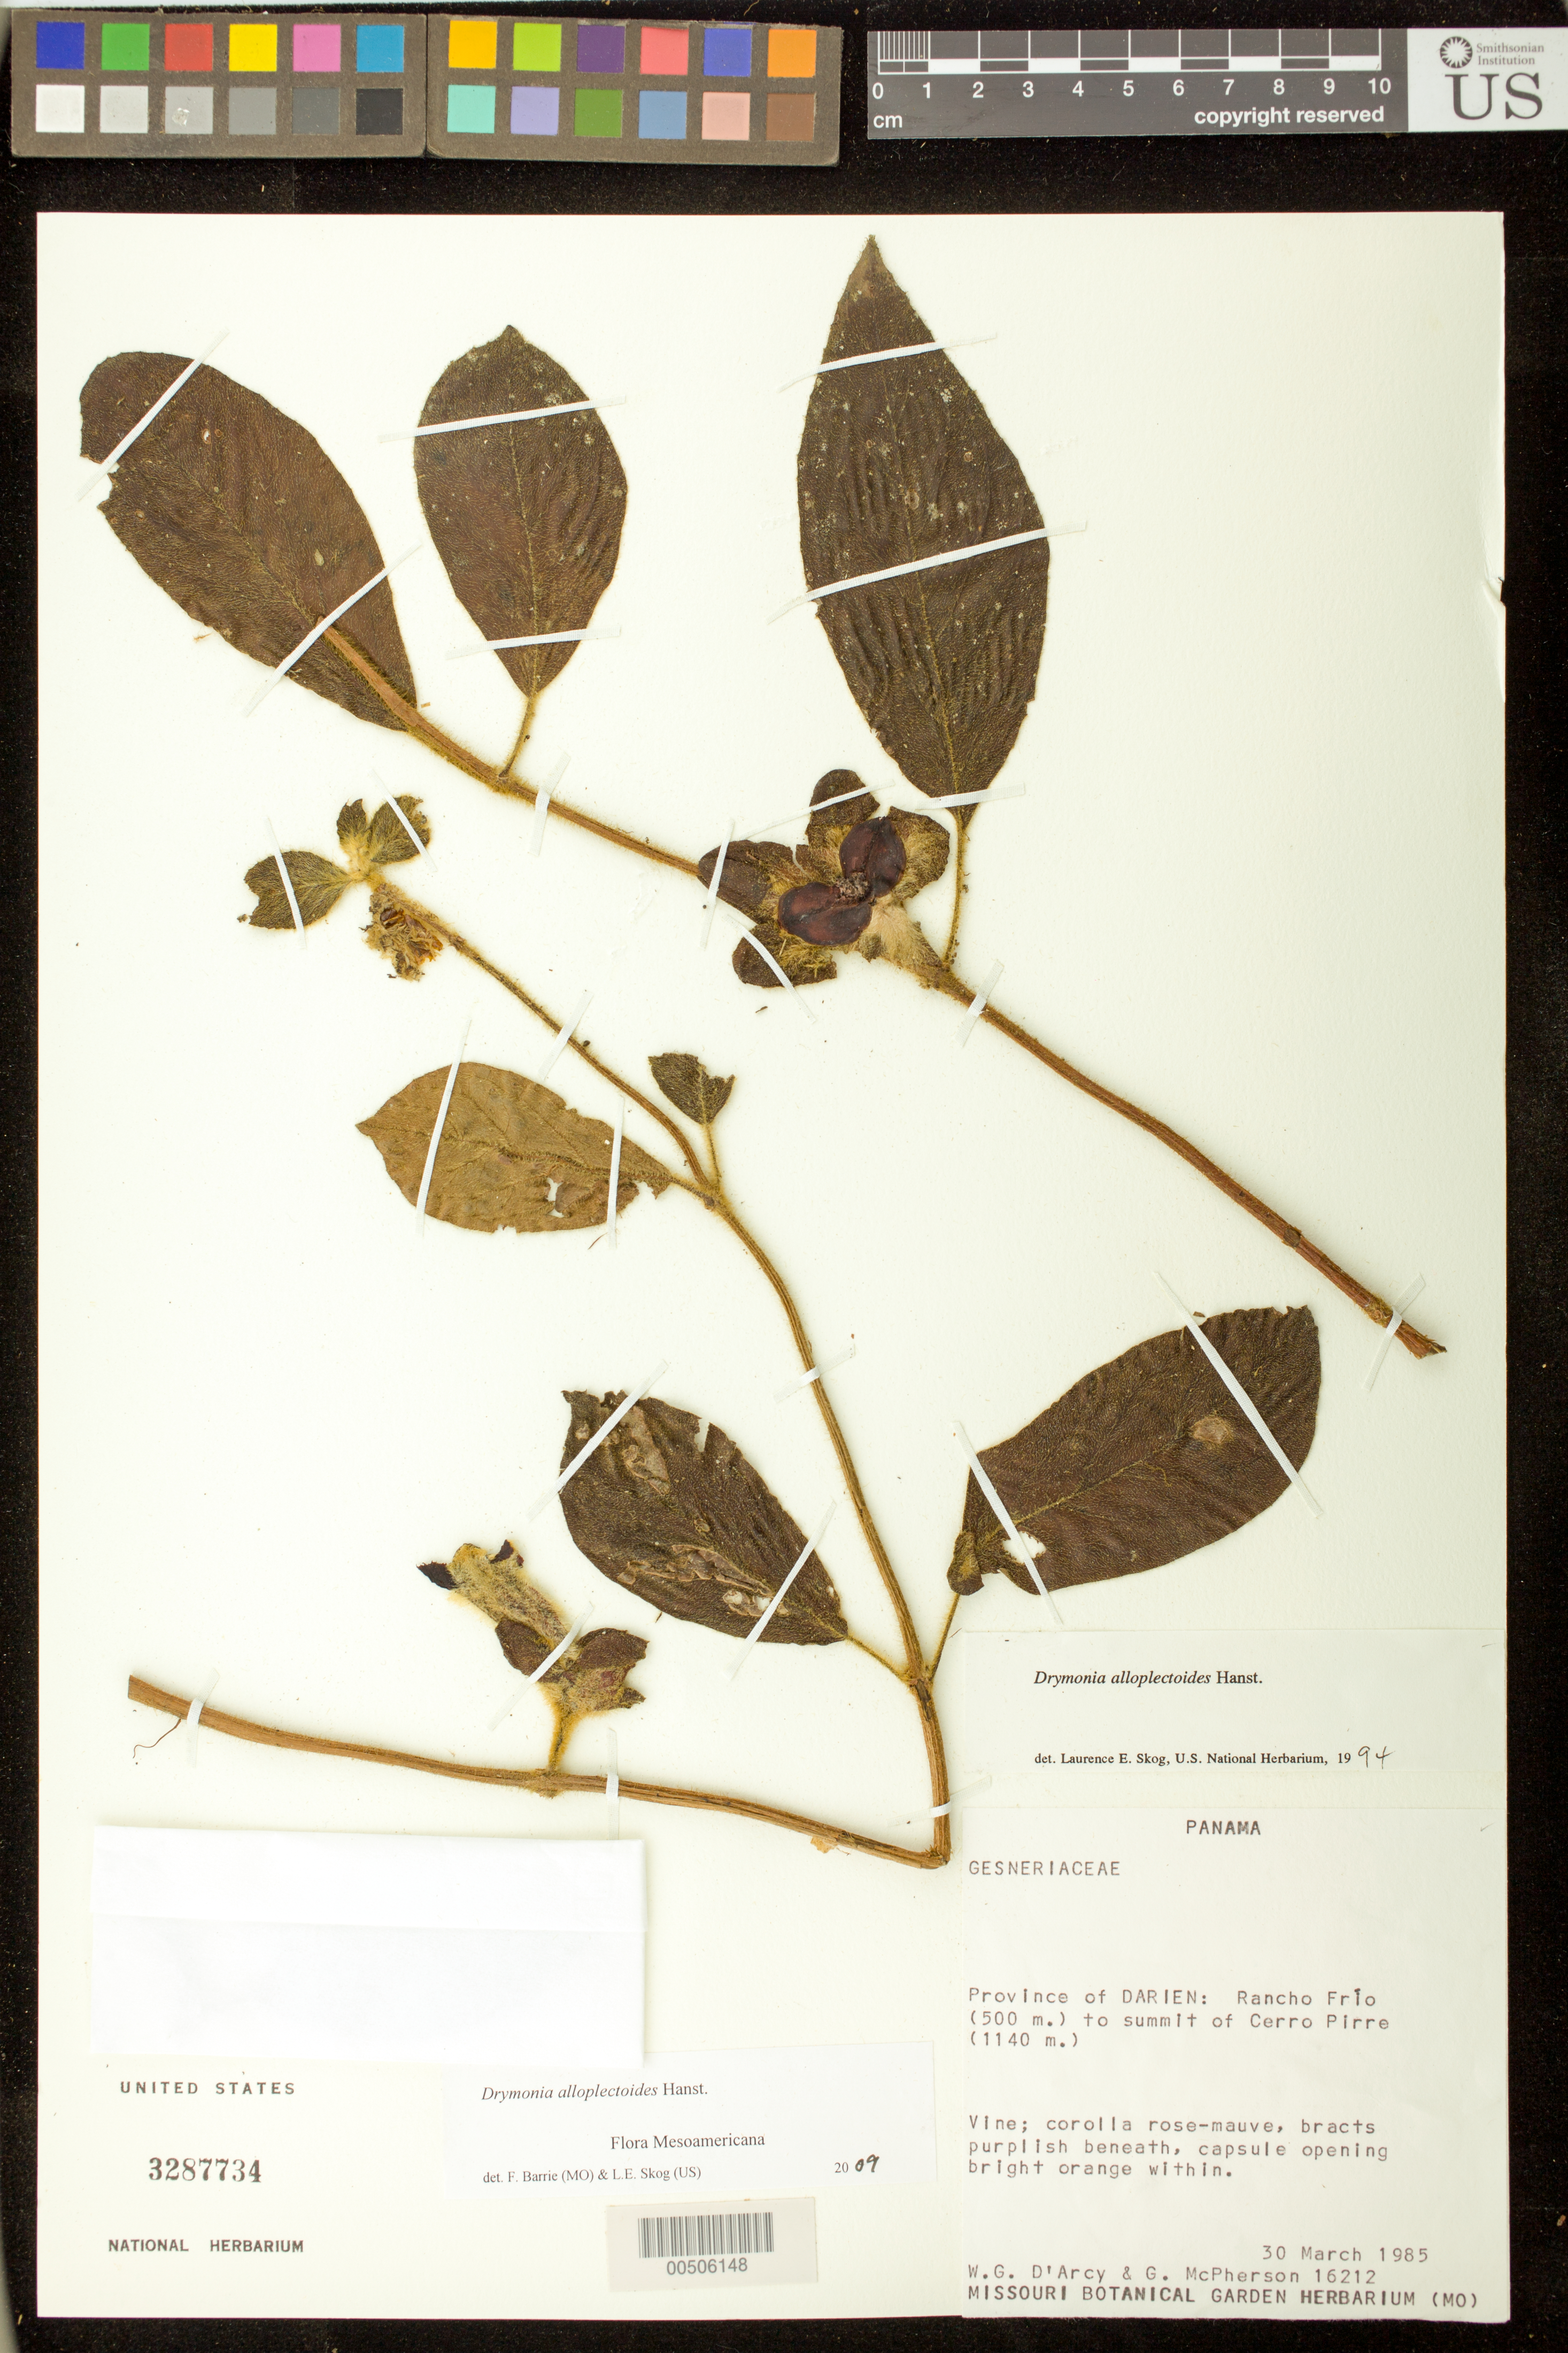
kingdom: Plantae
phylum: Tracheophyta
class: Magnoliopsida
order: Lamiales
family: Gesneriaceae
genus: Drymonia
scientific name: Drymonia alloplectoides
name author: Hanst.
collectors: W. G. D'Arcy & G. D. McPherson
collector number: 16212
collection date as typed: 30 Mar 1985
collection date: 1985-03-30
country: Panama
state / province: Darién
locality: Cerro Pirre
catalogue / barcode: US 3287734